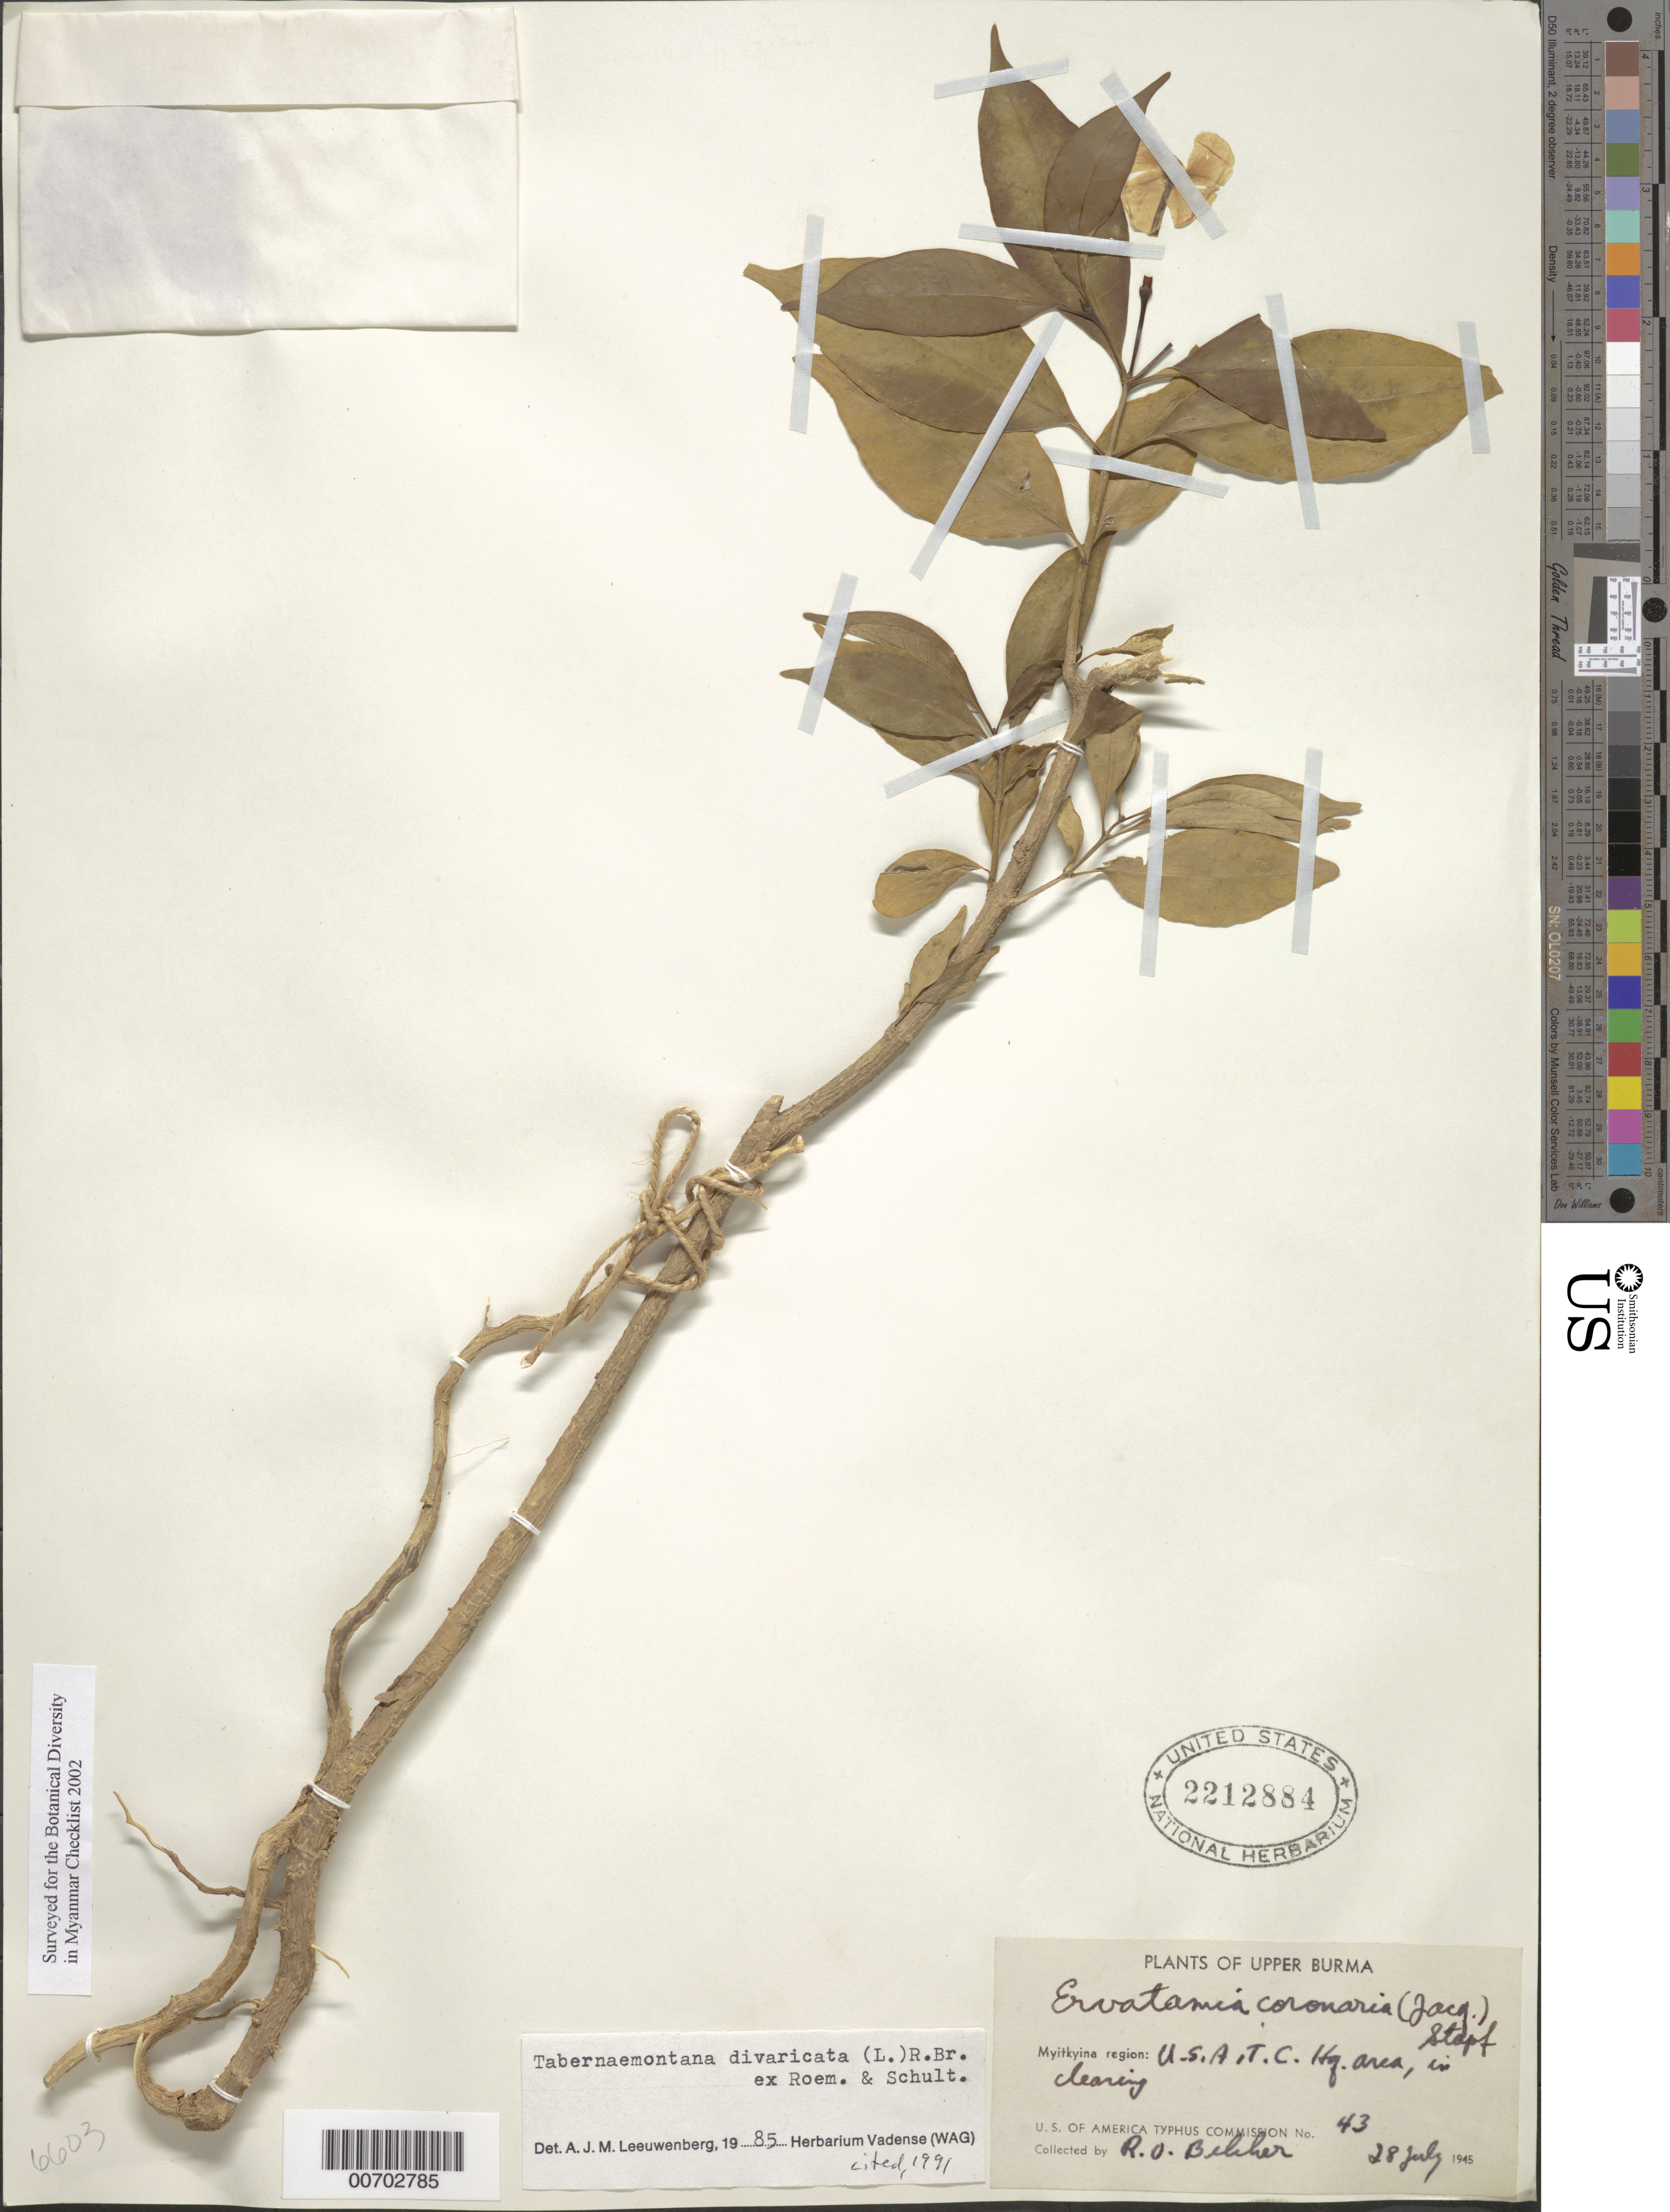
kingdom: Plantae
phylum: Tracheophyta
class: Magnoliopsida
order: Gentianales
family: Apocynaceae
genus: Tabernaemontana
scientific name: Tabernaemontana divaricata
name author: (L.) R. Br. ex Roem. & Schult.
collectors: R. Belcher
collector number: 43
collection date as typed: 28 Jul 1945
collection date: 1945-07-28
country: Myanmar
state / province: Kachin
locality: Myitkyina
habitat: In clearing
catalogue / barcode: US 2212884